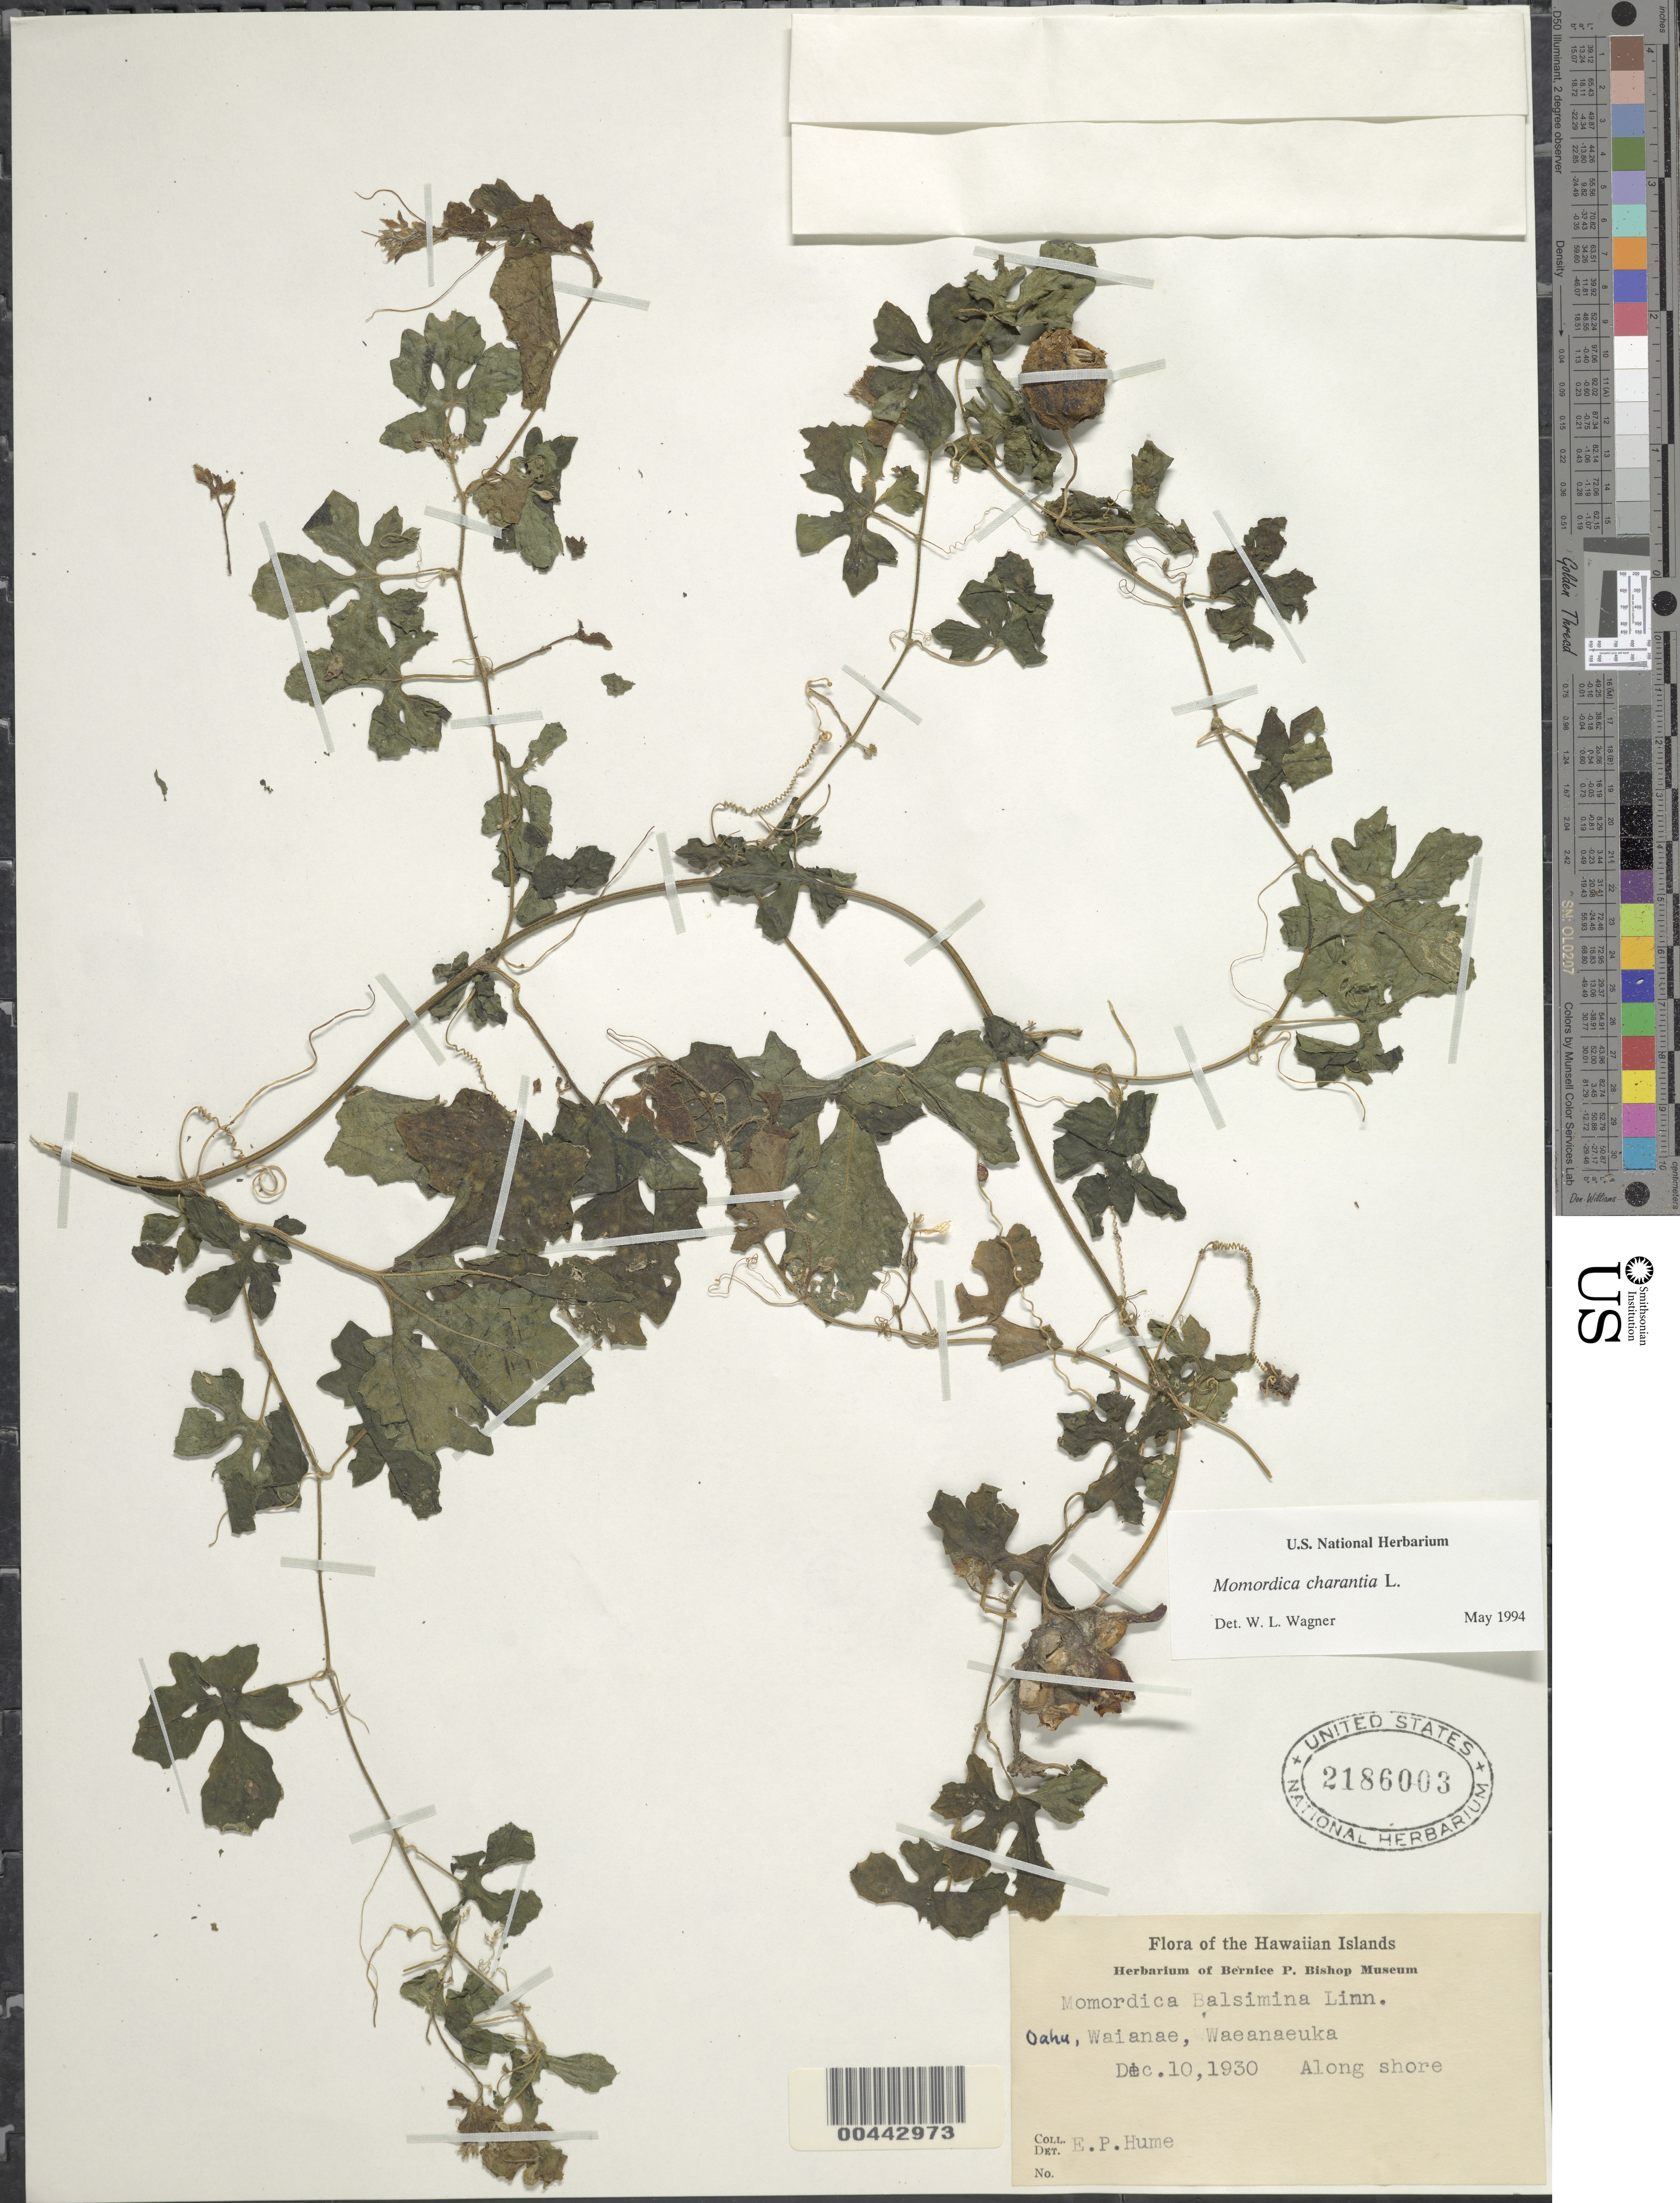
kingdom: Plantae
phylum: Tracheophyta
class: Magnoliopsida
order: Cucurbitales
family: Cucurbitaceae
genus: Momordica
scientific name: Momordica charantia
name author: L.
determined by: Wagner, W. L., (BOT), Smithsonian Institution - National Museum of Natural History (UNITED STATES)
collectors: E. Hume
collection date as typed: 10 Dec 1930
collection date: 1930-12-10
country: United States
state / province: Hawaii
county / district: Honolulu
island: Oahu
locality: Waianae, Waeanaeuka, along shore.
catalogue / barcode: US 2186003